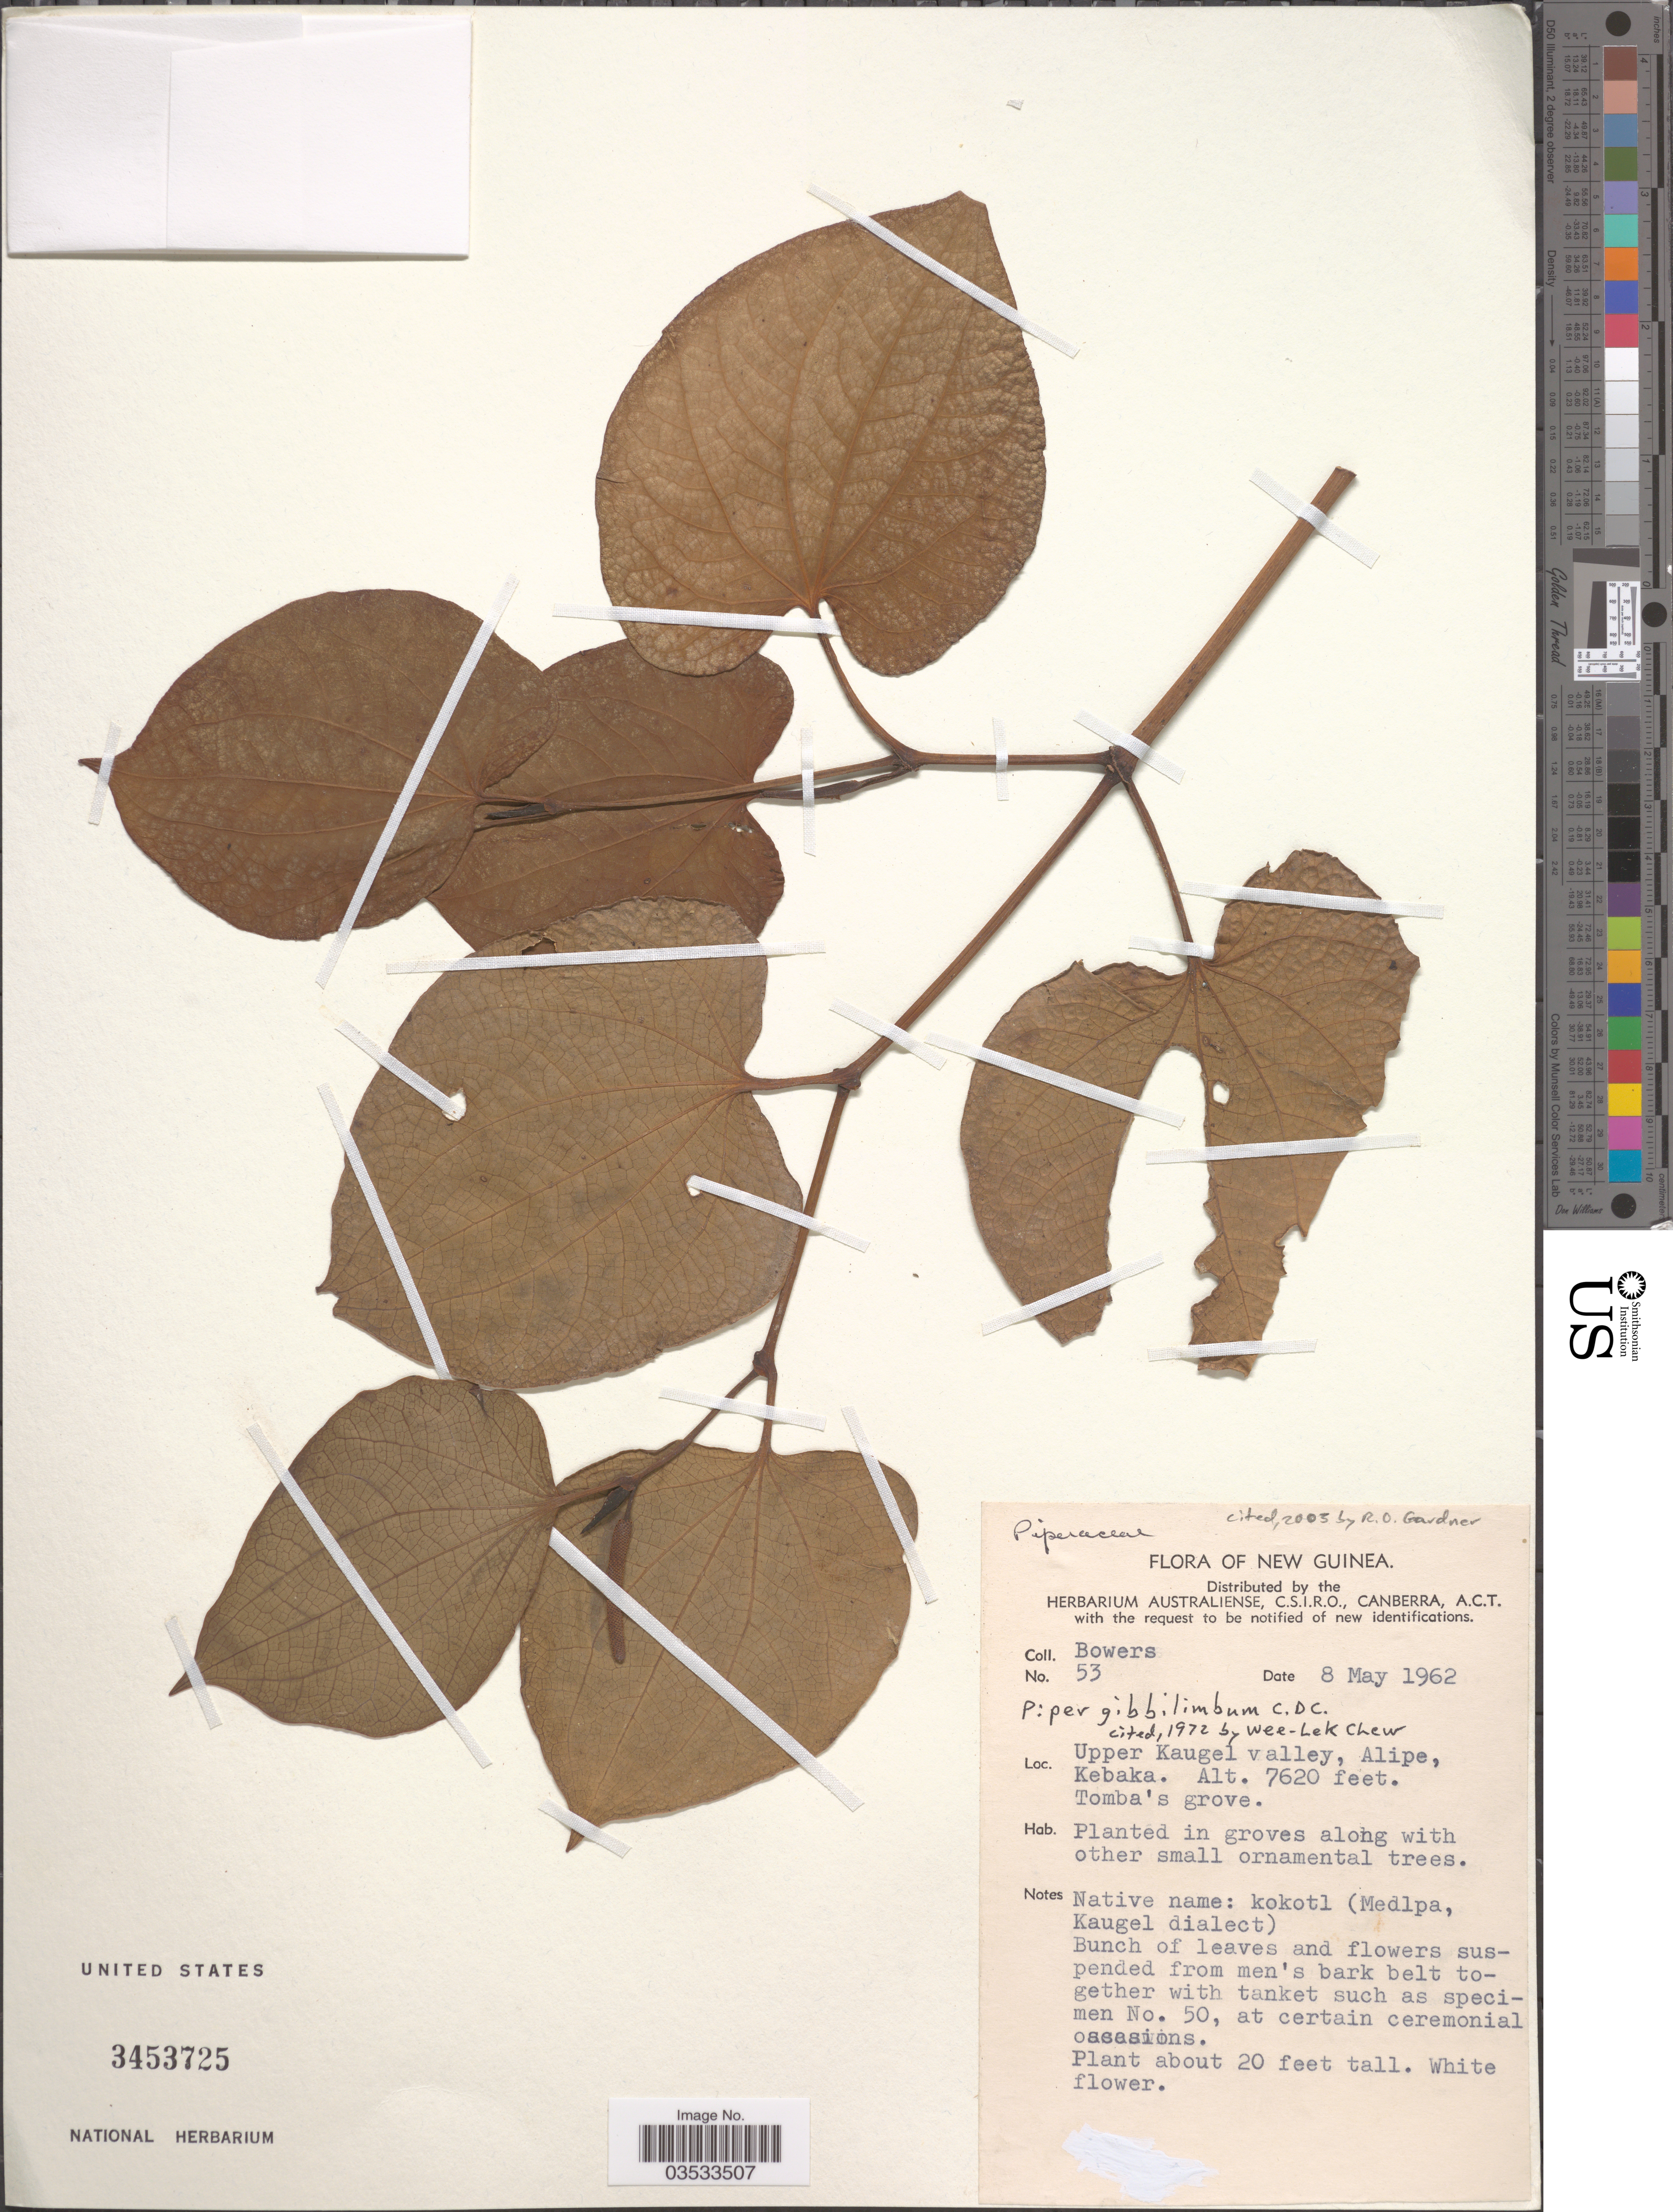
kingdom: Plantae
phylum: Tracheophyta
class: Magnoliopsida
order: Piperales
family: Piperaceae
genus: Piper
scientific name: Piper gibbilimbum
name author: C. DC.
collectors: -. Bowers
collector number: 53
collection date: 1962-05-08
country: Papua New Guinea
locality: New Guinea. Upper Kaugel valley, Alipe, Kebaka. Tomba's grove.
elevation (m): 2323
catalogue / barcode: US 3453725